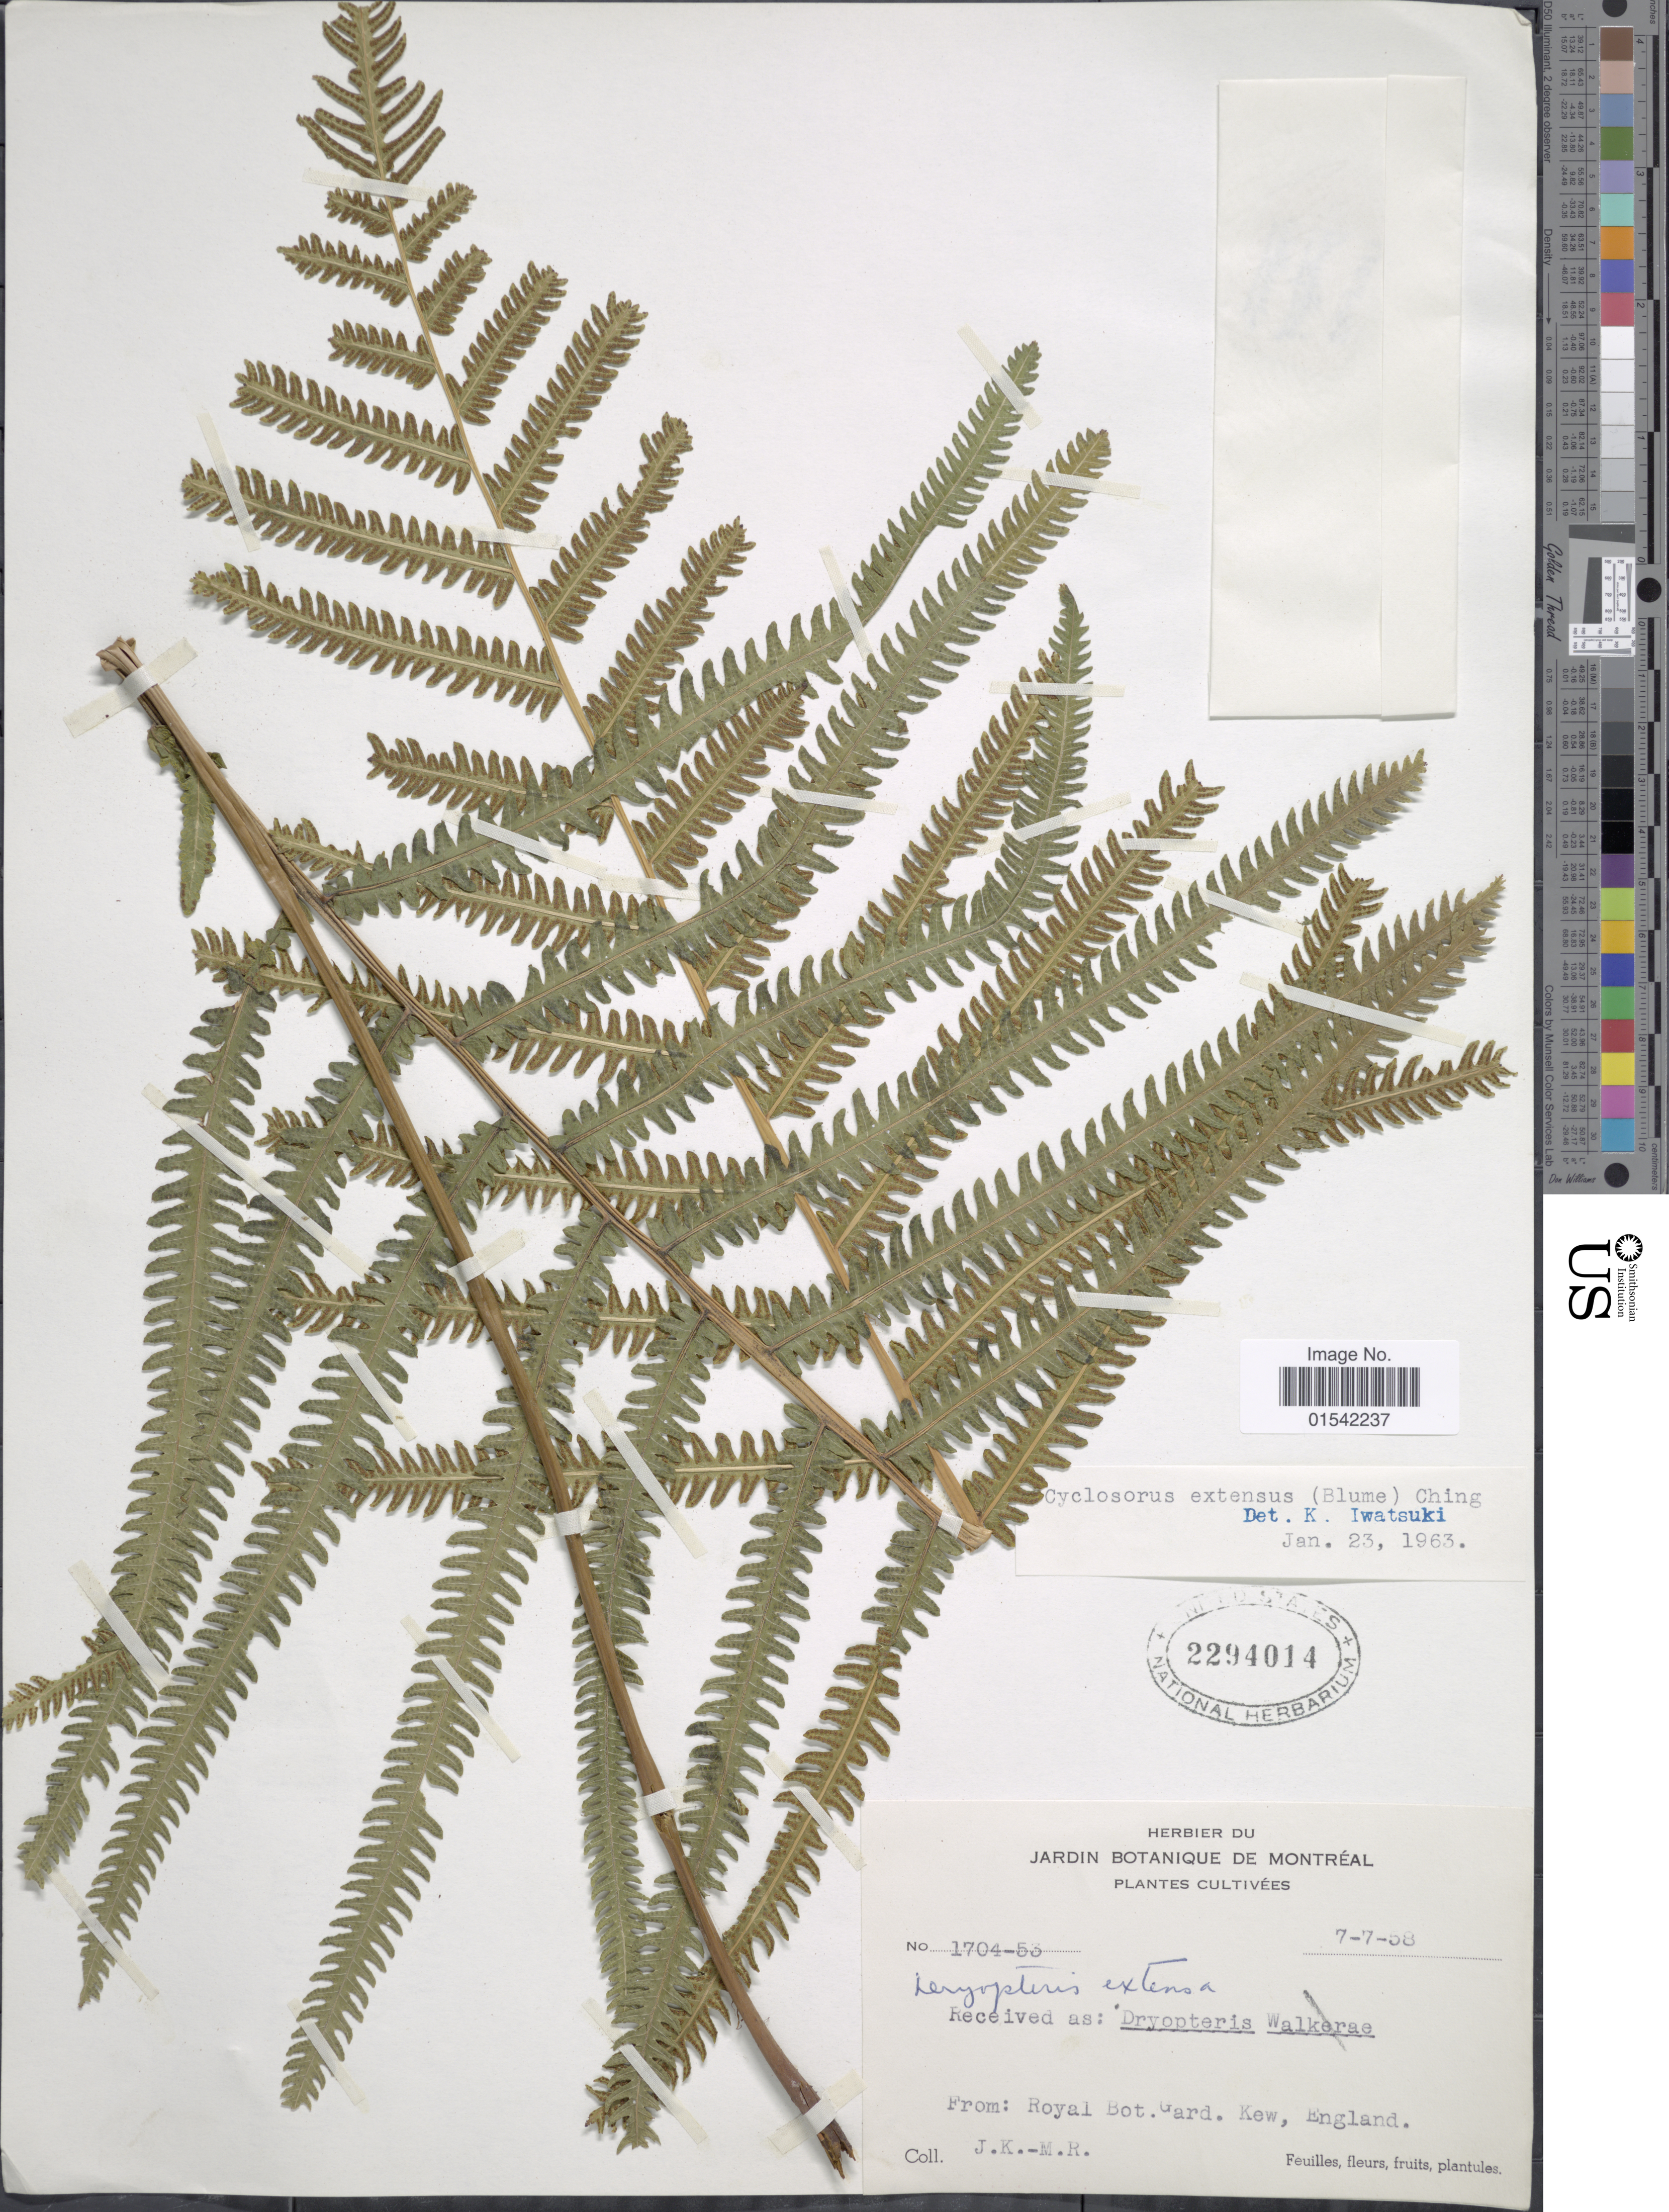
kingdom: Plantae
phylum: Tracheophyta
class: Polypodiopsida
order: Polypodiales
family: Thelypteridaceae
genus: Cyclosorus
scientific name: Cyclosorus opulentus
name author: (Kaulf.) Nakaike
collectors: J. K. & M. R.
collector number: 1704-53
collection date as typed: Transcribed d/m/y: 7/7/58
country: United Kingdom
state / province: England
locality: Royal Bot. Gard. Kew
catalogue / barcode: US 2294014